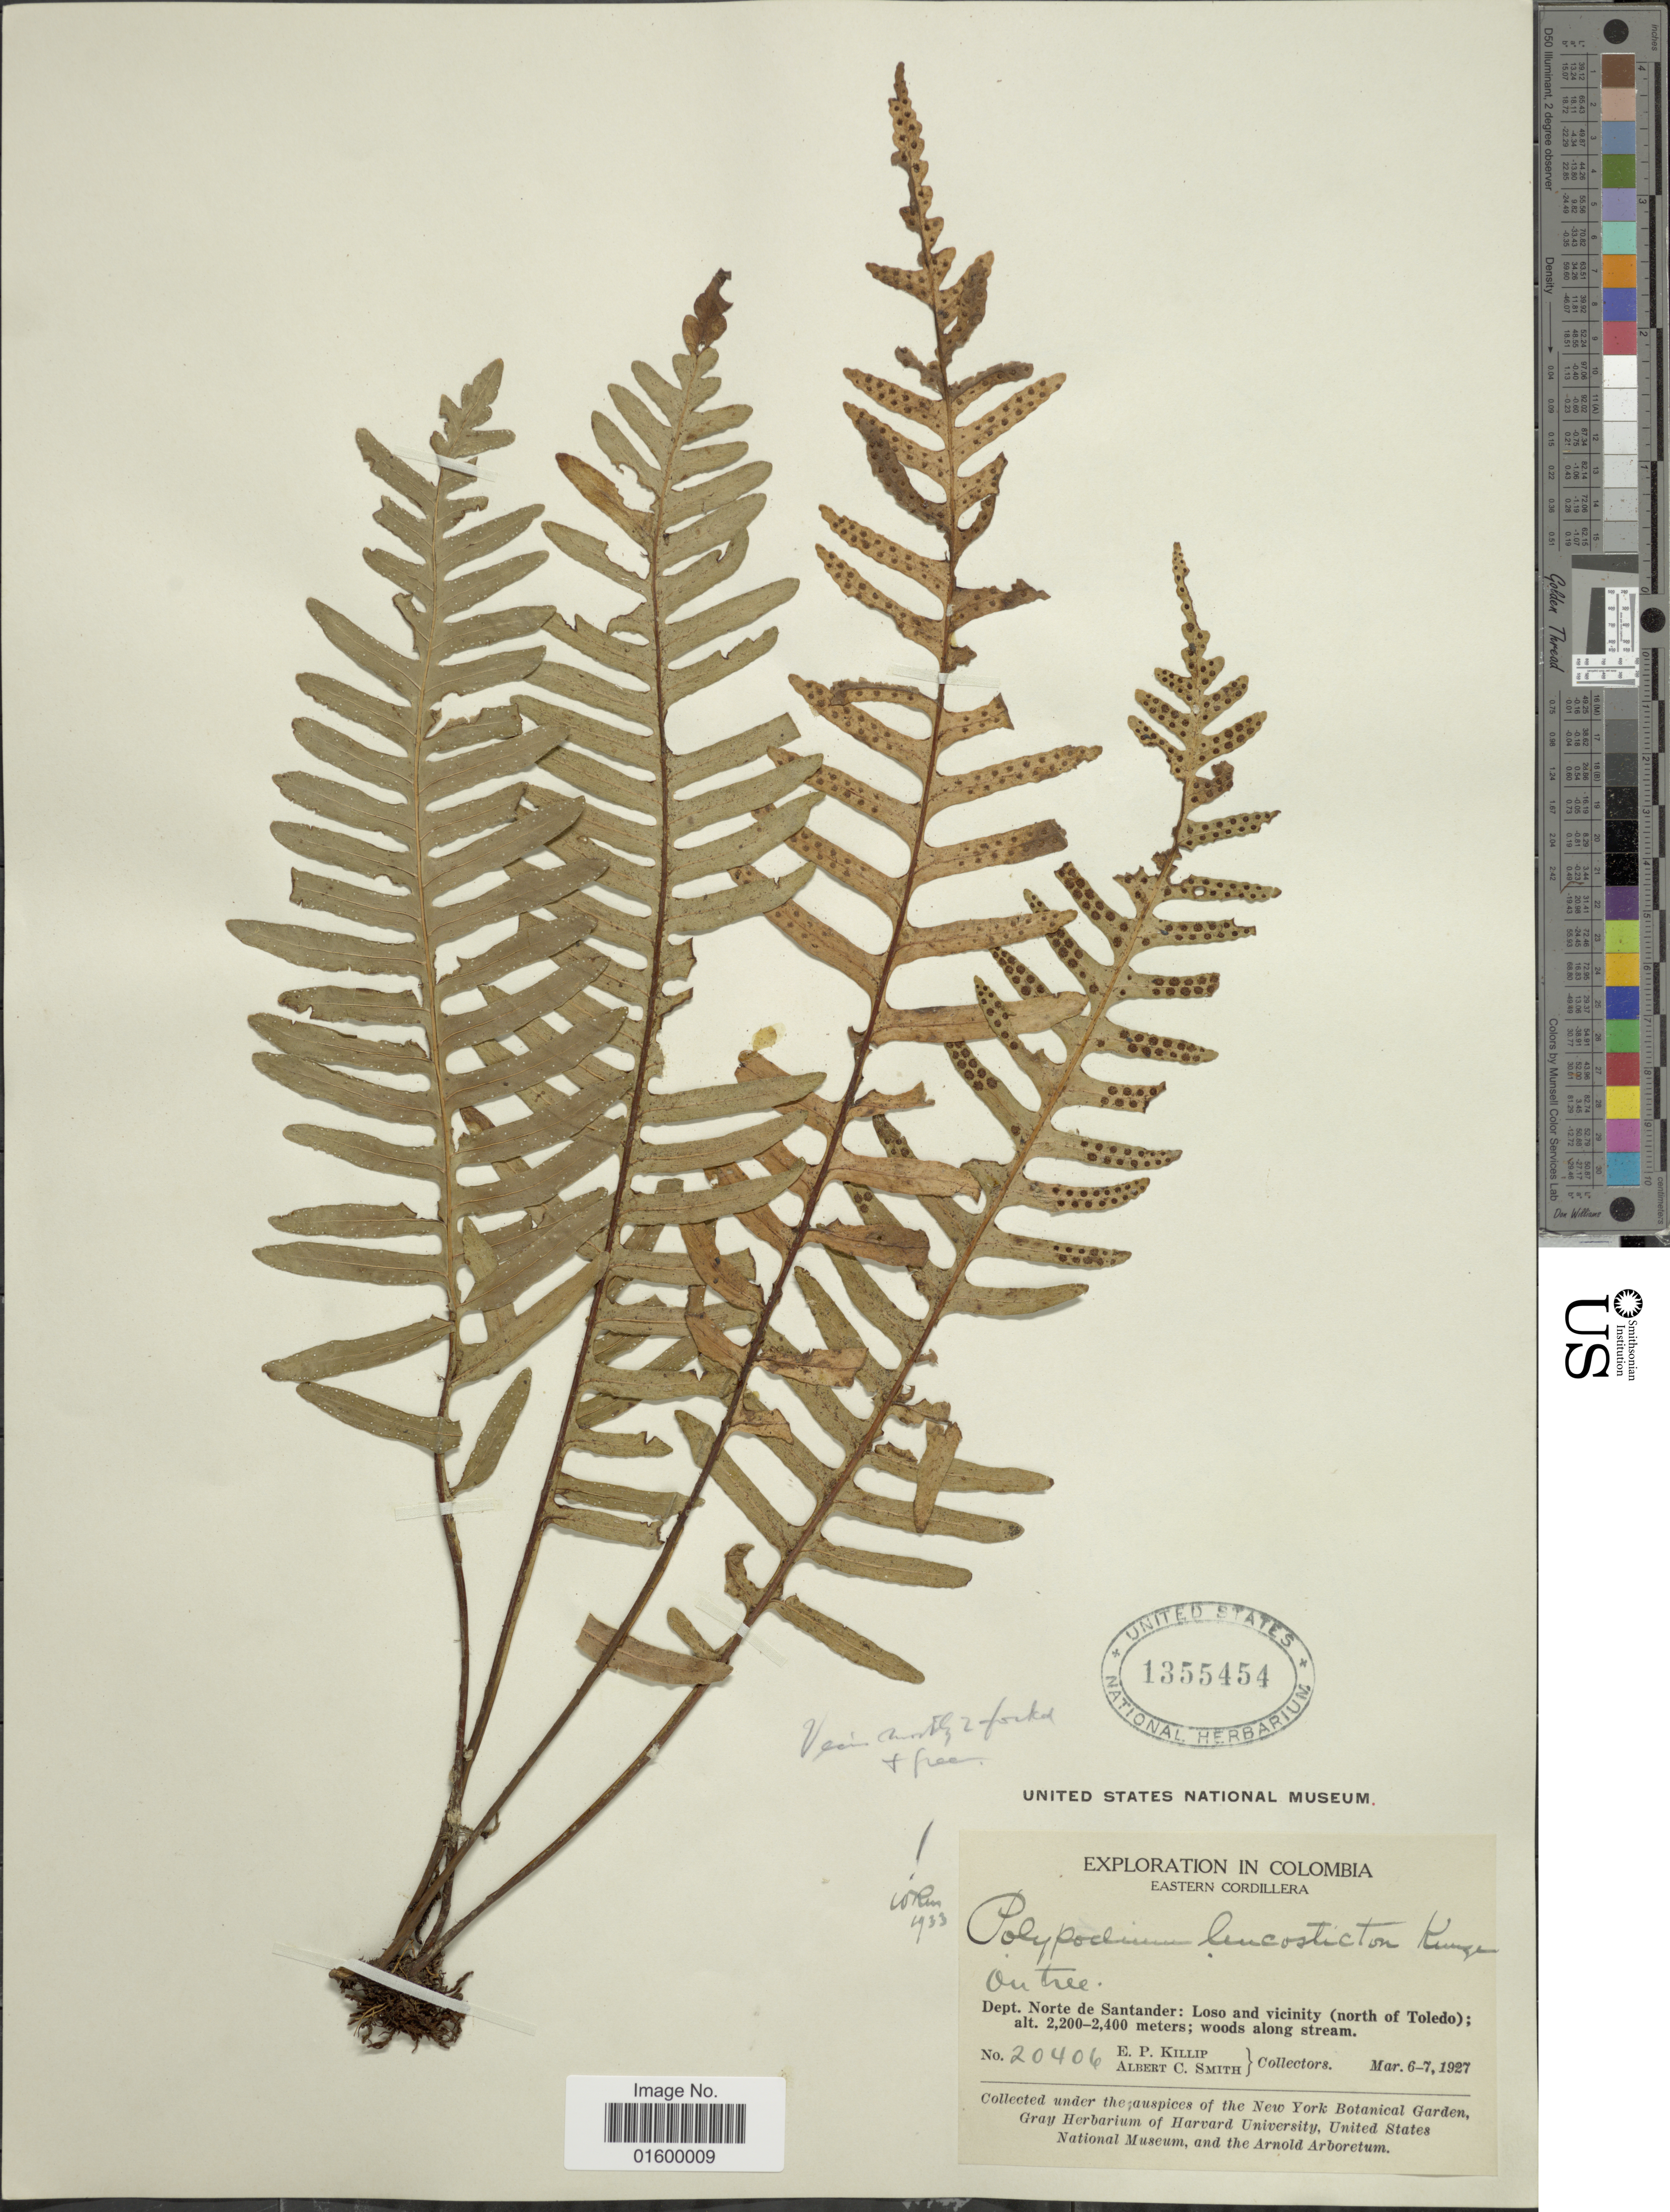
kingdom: Plantae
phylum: Tracheophyta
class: Polypodiopsida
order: Polypodiales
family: Polypodiaceae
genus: Pleopeltis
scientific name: Pleopeltis remota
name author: (Desv.) A.R. Sm.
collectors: E. P. Killip & A. C. Smith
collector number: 20406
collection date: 1927-03-06/1927-03-07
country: Colombia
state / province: Norte de Santander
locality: Eastern Cordillera, Dept. Nortede Santander: Loso and vicinity (north of Toledo)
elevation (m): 2200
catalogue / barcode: US 1355454